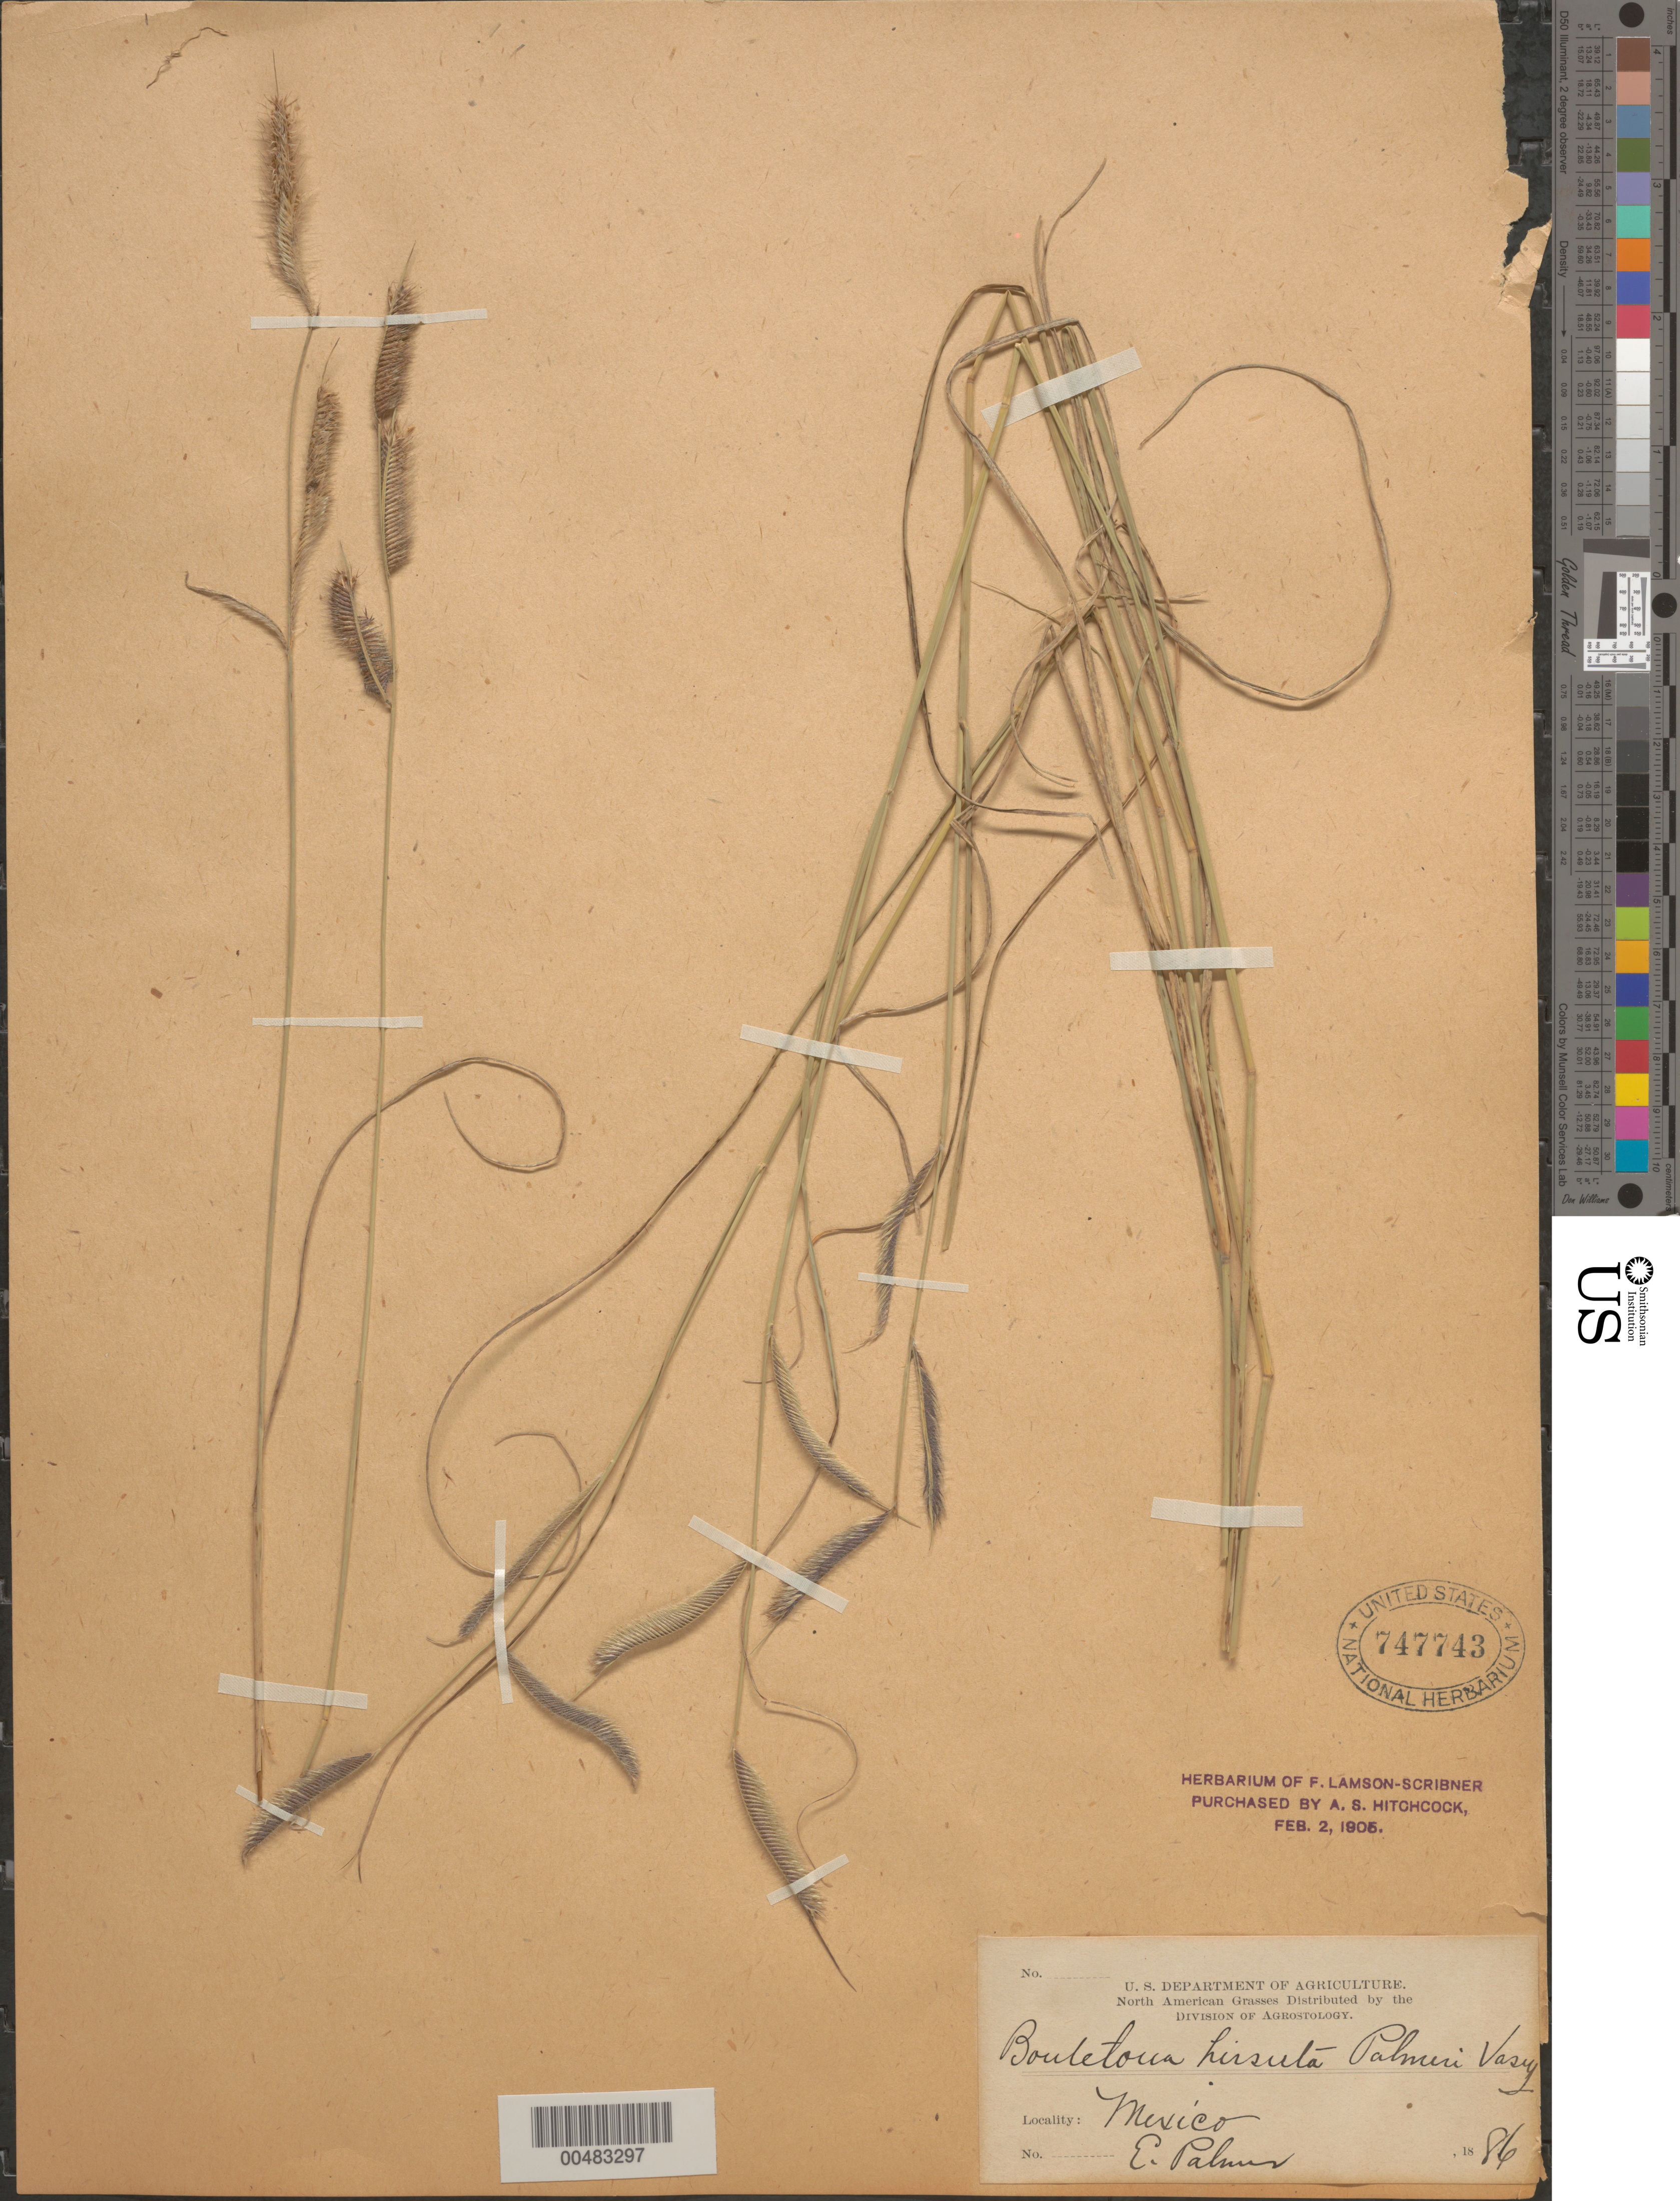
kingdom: Plantae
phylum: Tracheophyta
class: Liliopsida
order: Poales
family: Poaceae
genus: Bouteloua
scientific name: Bouteloua hirsuta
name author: Lag.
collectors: E. Palmer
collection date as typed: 1886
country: Mexico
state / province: Durango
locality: San Ramon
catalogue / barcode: US 747743